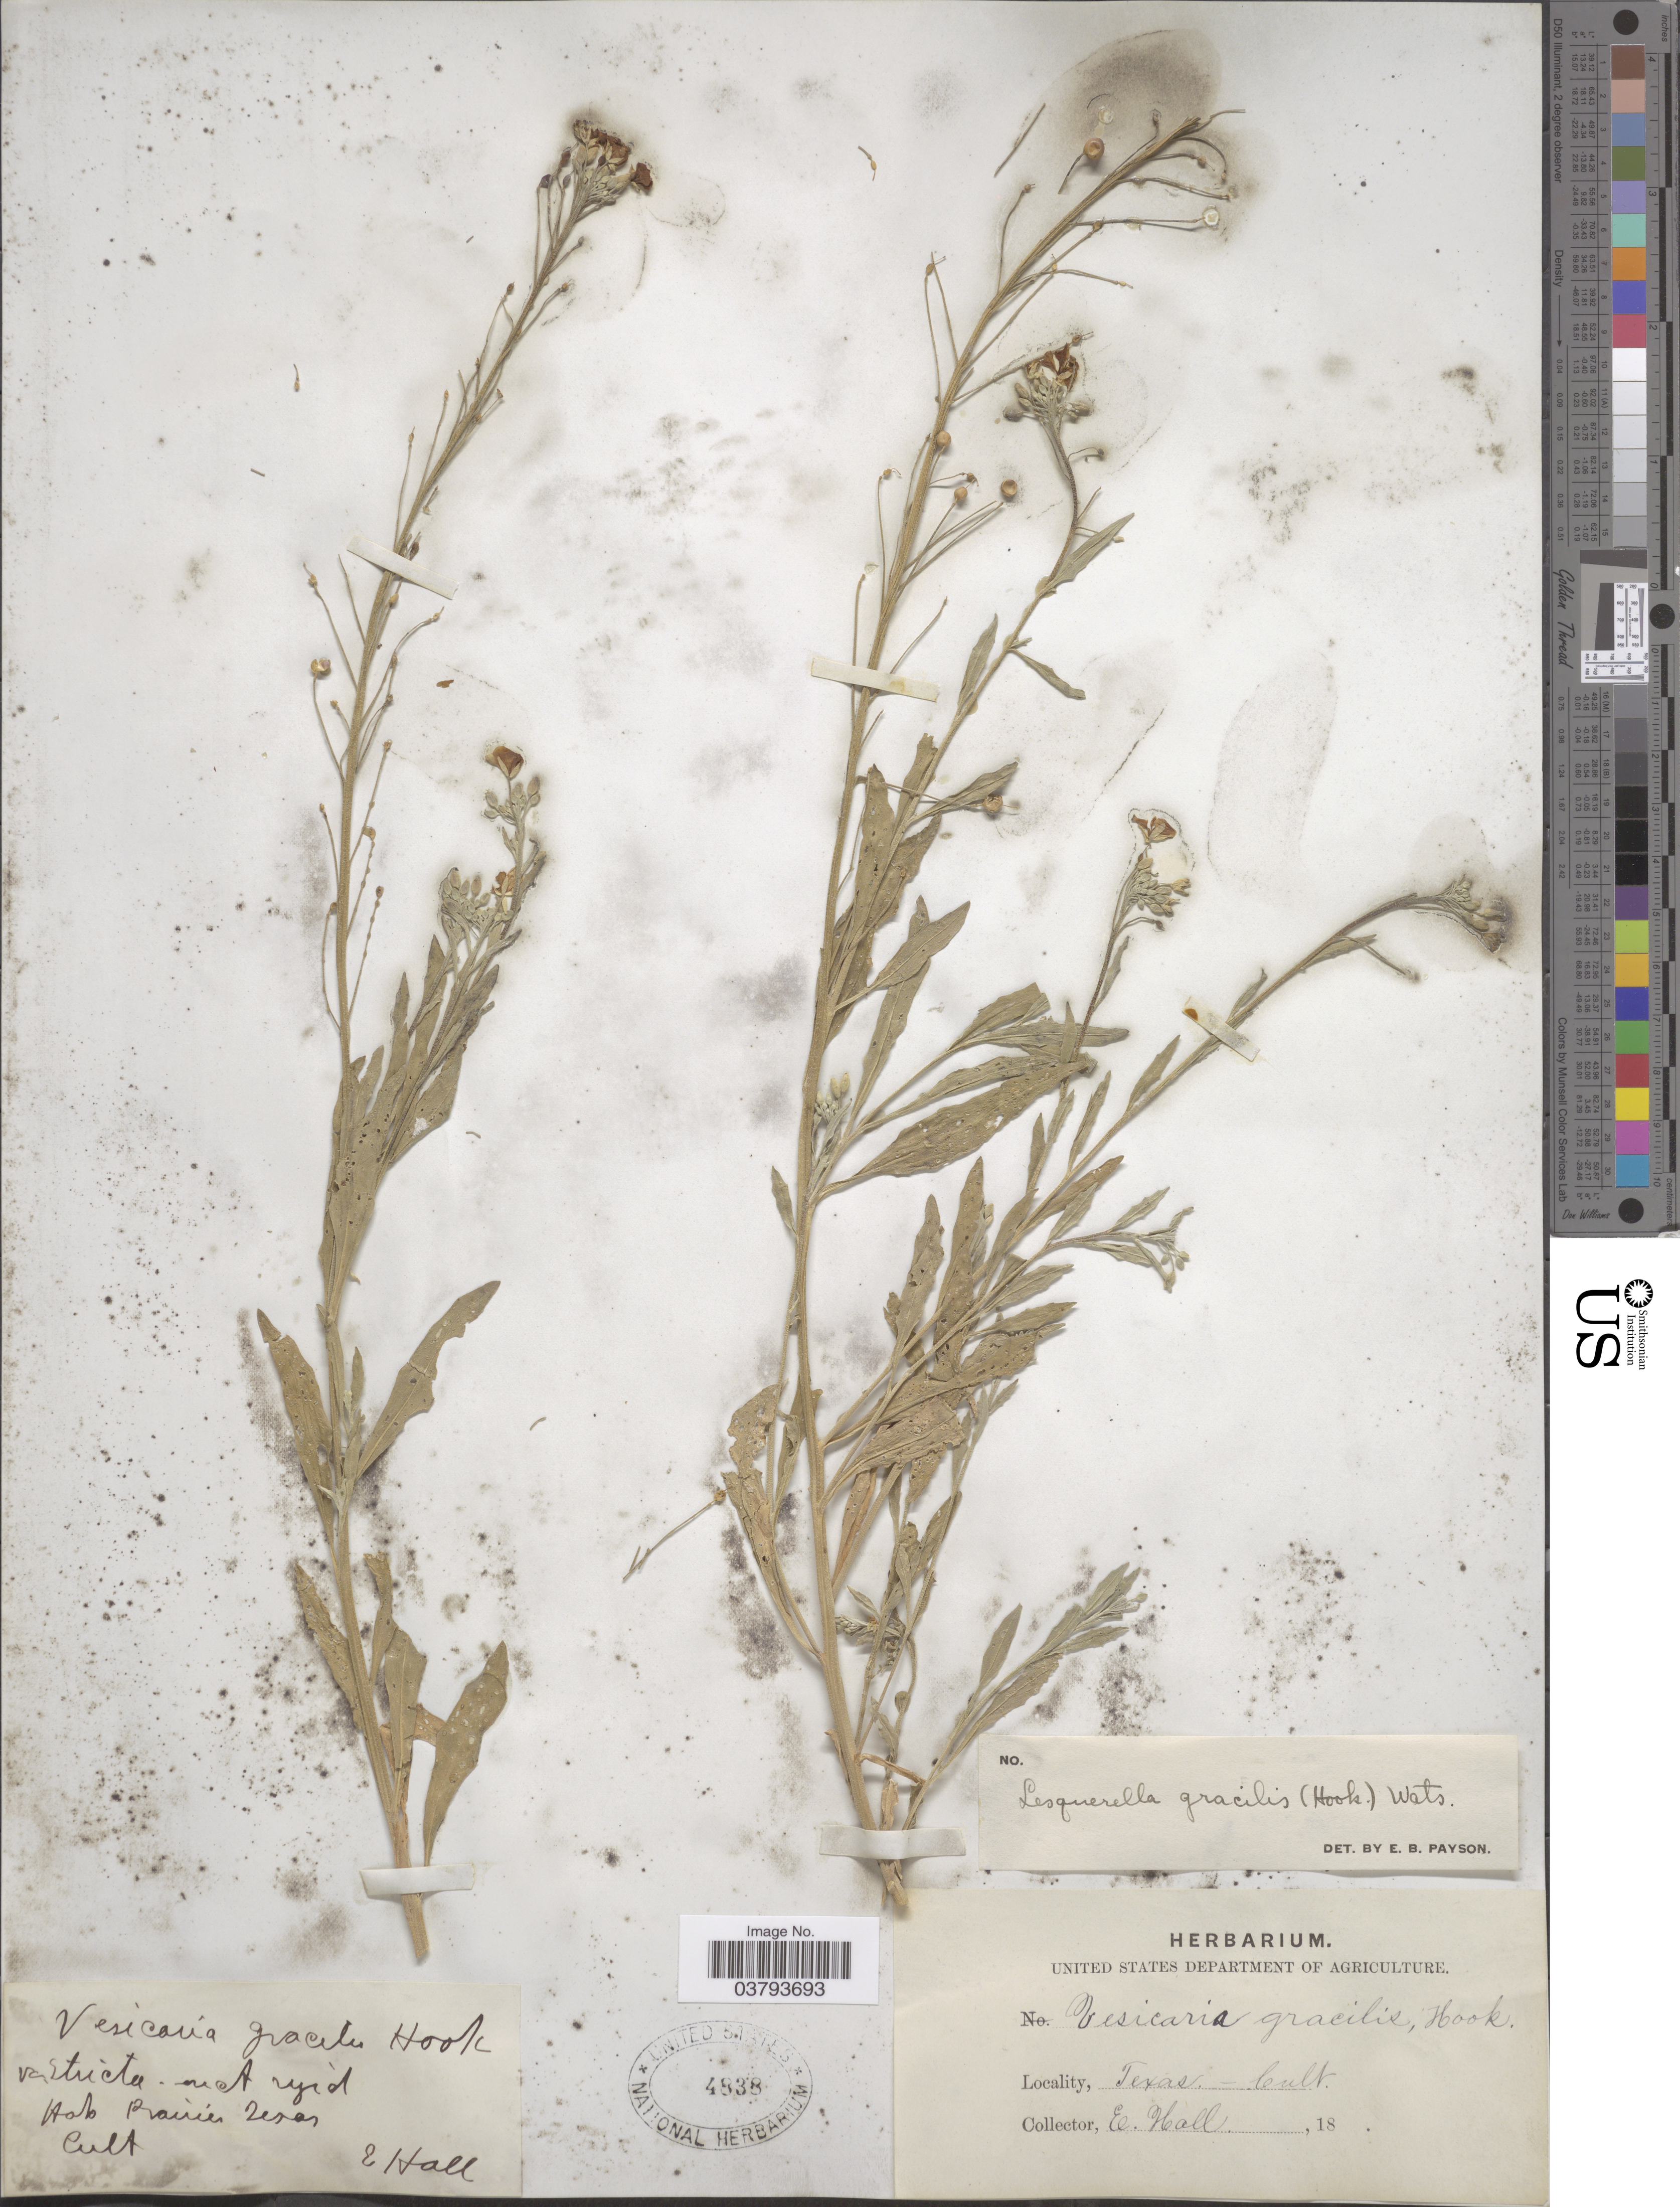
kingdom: Plantae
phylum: Tracheophyta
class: Magnoliopsida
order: Brassicales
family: Brassicaceae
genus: Lesquerella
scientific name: Lesquerella gracilis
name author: (Hook.) S. Watson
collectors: E. Hall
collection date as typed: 18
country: United States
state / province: Texas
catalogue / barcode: US 4838